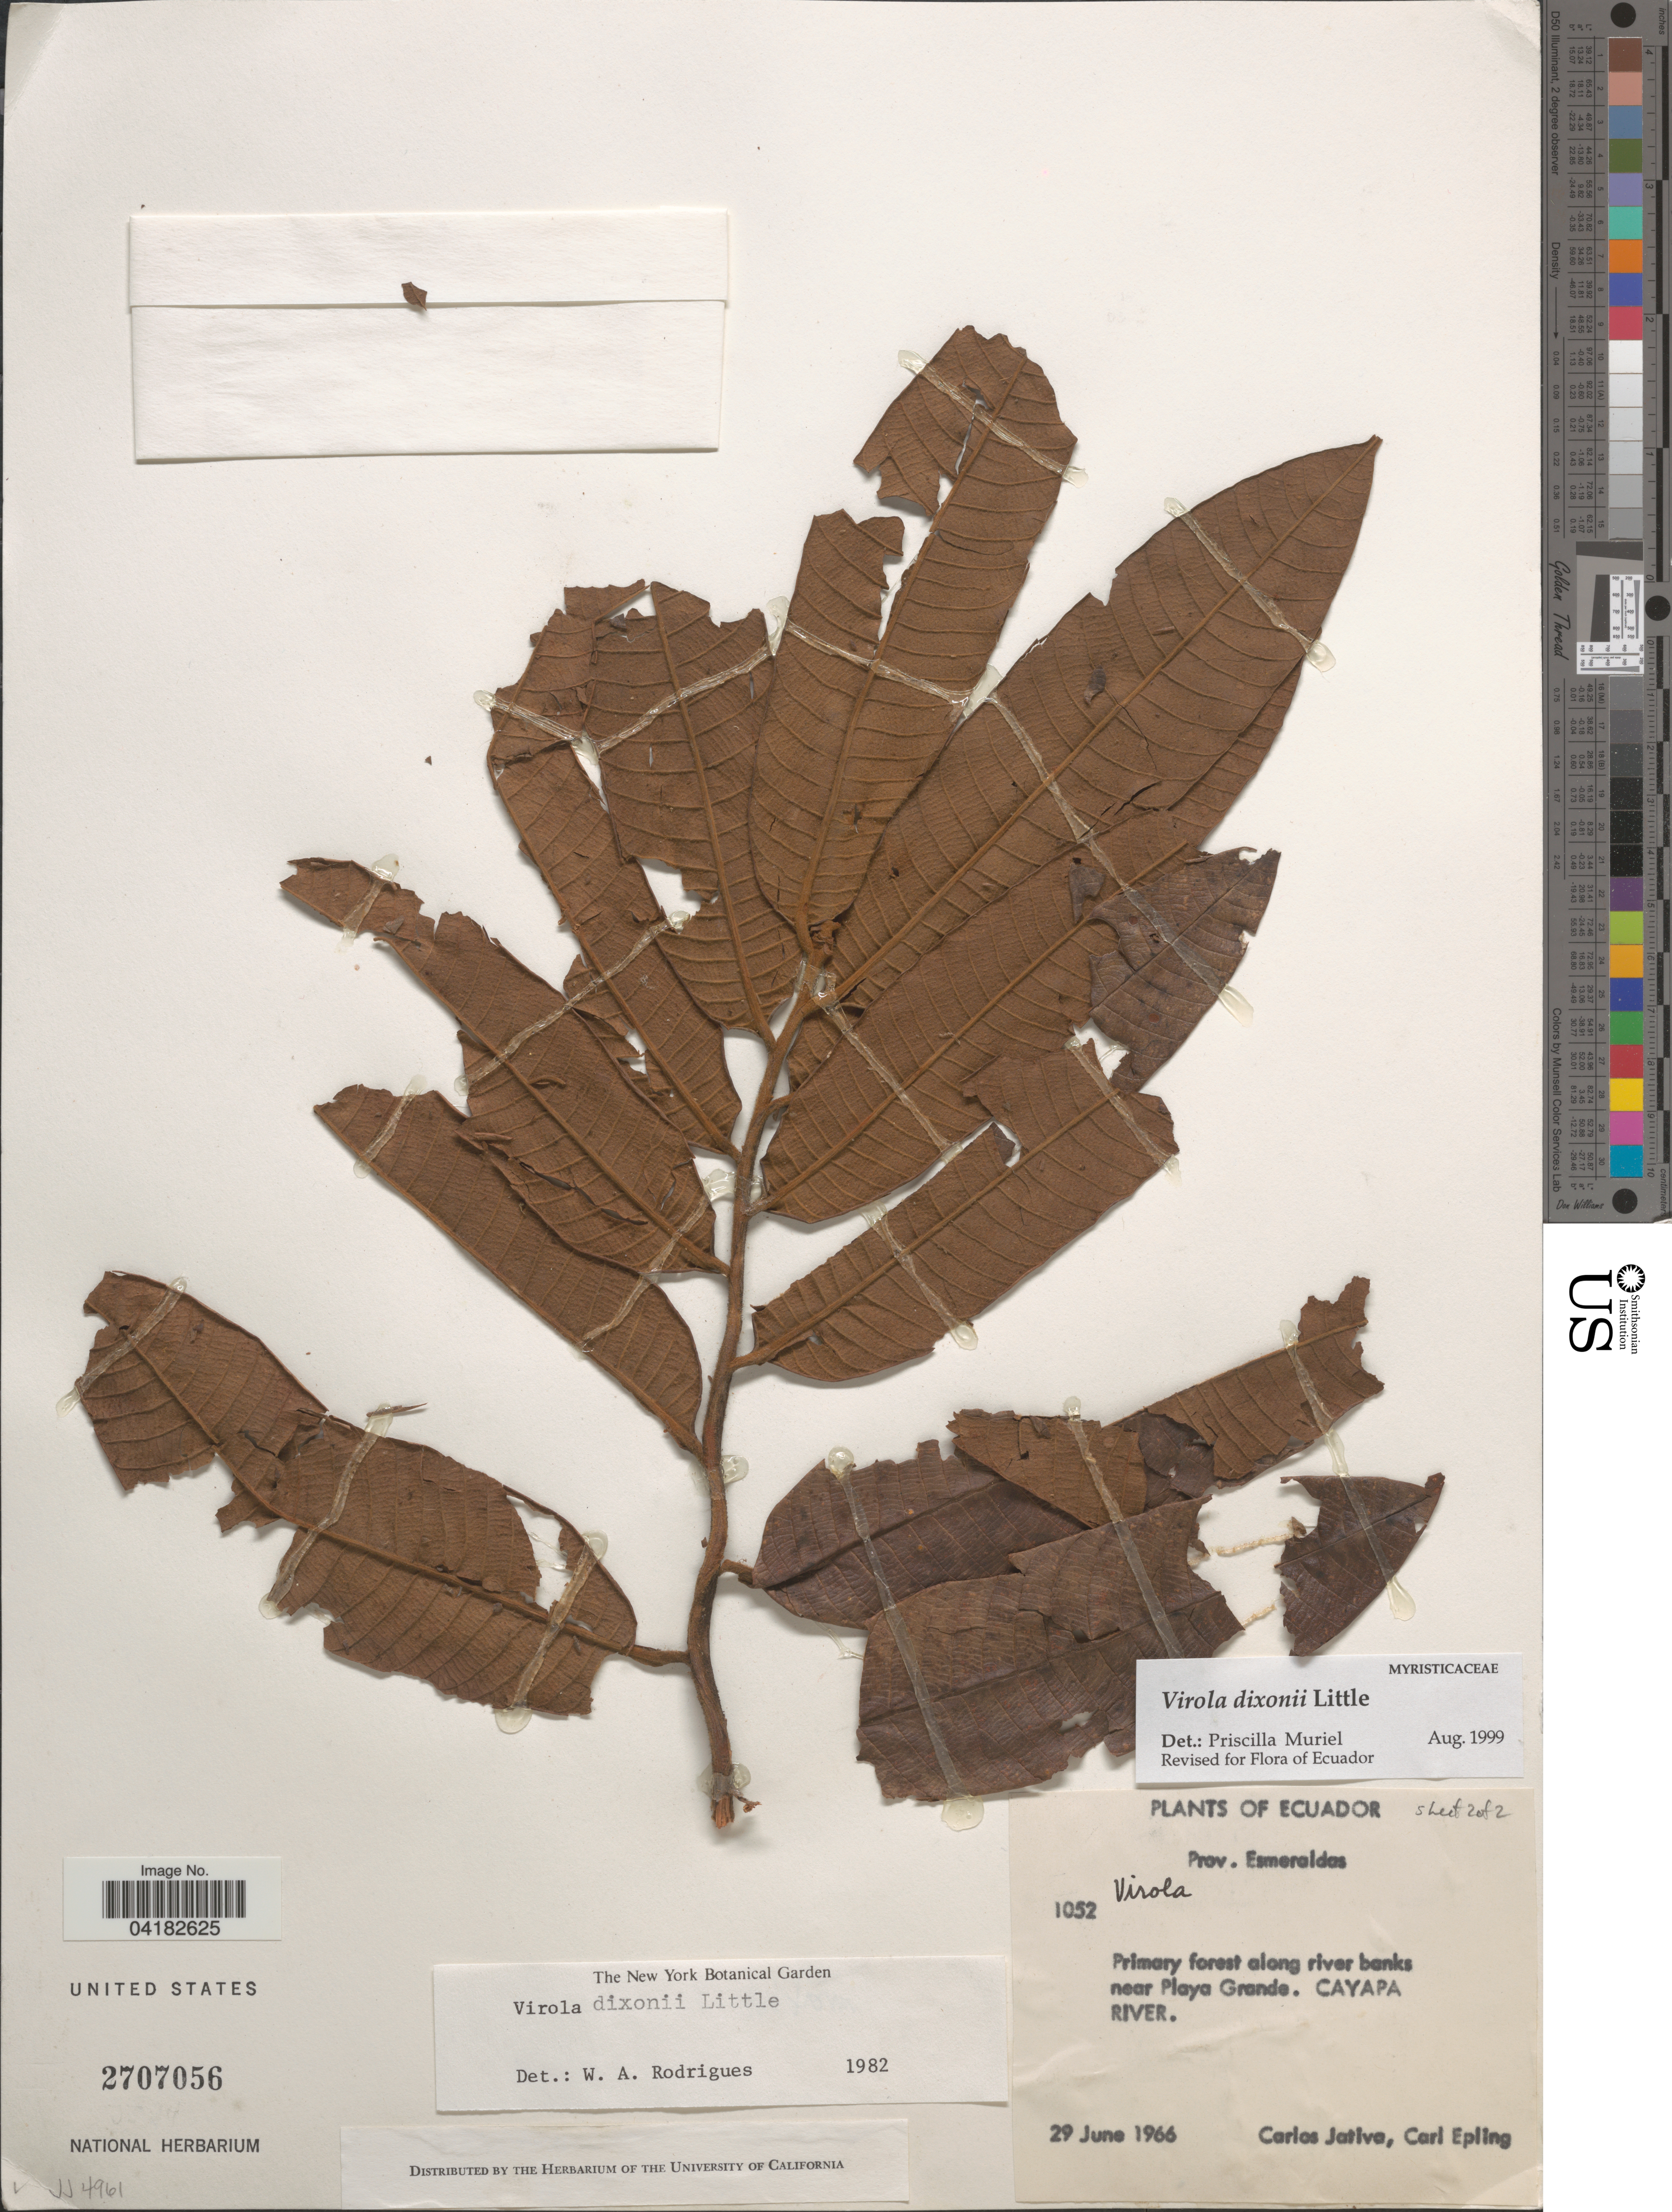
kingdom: Plantae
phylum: Tracheophyta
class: Magnoliopsida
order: Magnoliales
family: Myristicaceae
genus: Virola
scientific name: Virola dixonii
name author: Little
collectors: C. D. Játiva & C. C. Epling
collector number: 1052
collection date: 1966-06-29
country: Ecuador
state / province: Esmeraldas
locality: Primary forest along river banks near Playa Grande. Cayapa River.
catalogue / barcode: US 2707056